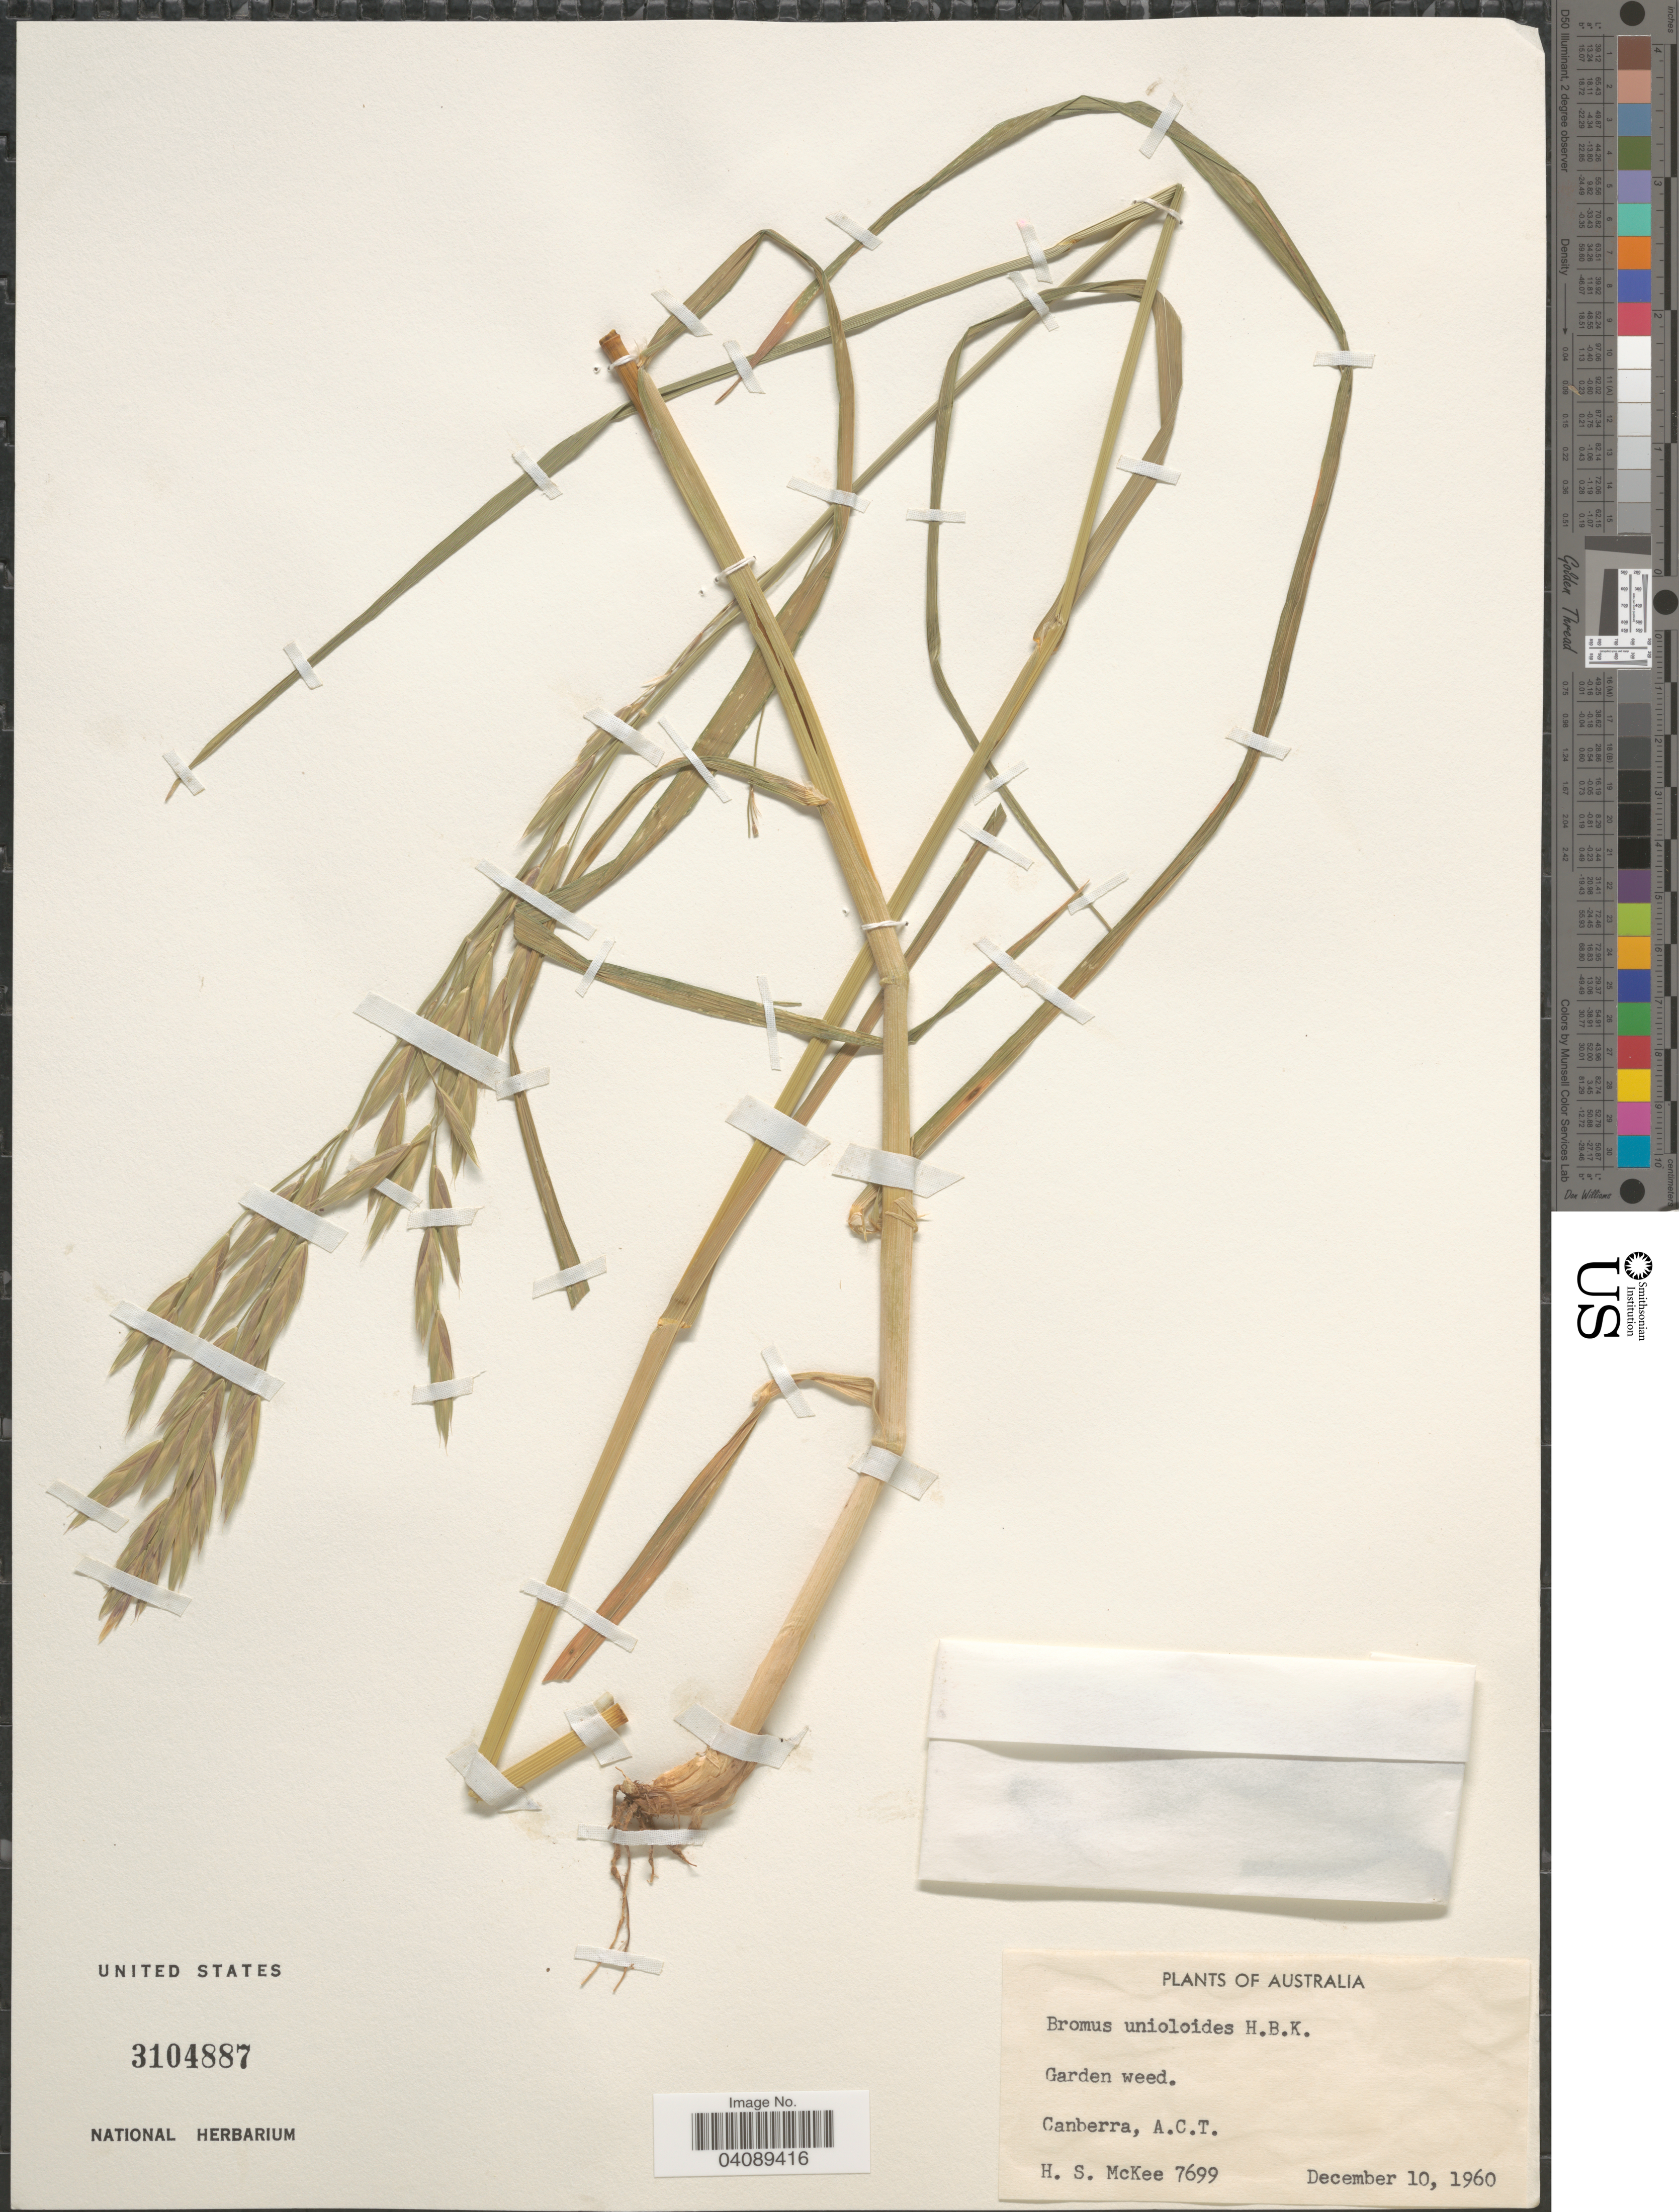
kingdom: Plantae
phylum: Tracheophyta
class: Liliopsida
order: Poales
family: Poaceae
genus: Bromus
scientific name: Bromus catharticus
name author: Vahl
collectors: H. S. McKee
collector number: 7699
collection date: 1960-12-10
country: Australia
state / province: Australian Capital Territory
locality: Garden weed. Canberra, A.C.T.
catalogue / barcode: US 3104887